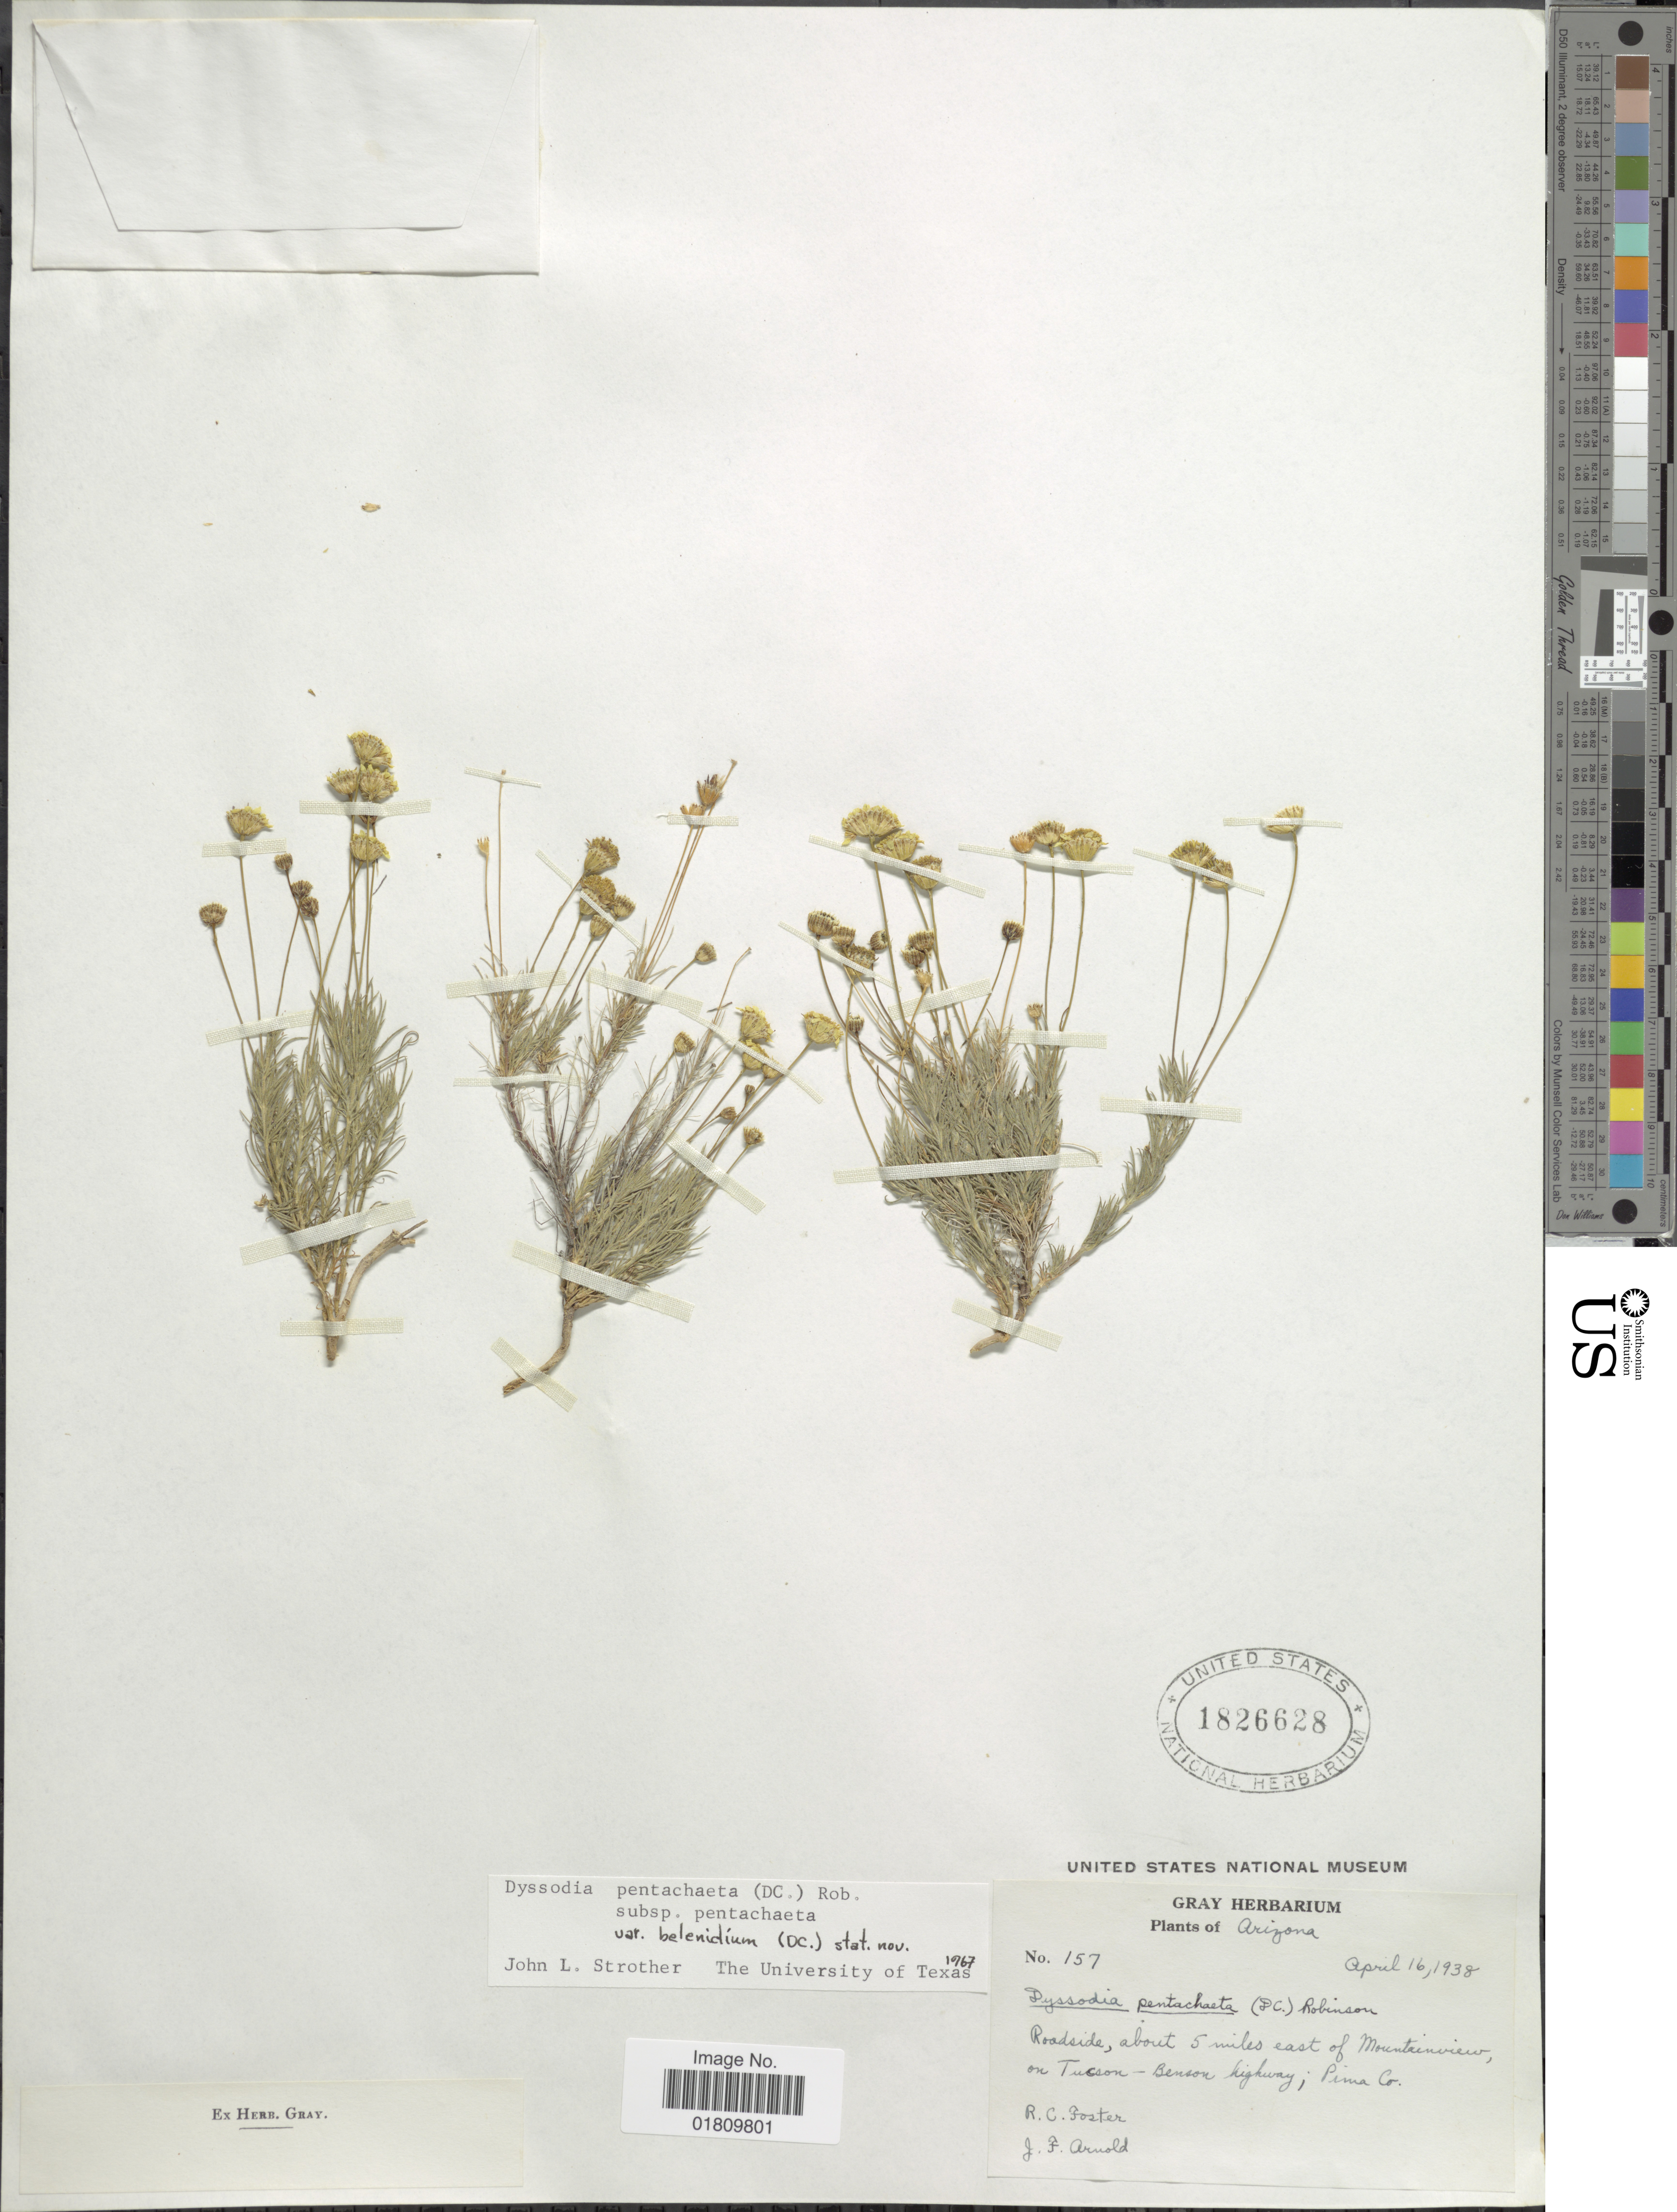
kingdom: Plantae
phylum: Tracheophyta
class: Magnoliopsida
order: Asterales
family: Asteraceae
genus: Thymophylla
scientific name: Thymophylla pentachaeta var. belenidium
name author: (DC.) Strother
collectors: R. C. Foster & J. F. Arnold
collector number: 157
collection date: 1938-04-16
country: United States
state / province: Arizona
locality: Roadside, about 5 miles east of Mountainview, on tucson-Benson highway; Pima Co.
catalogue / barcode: US 1826628